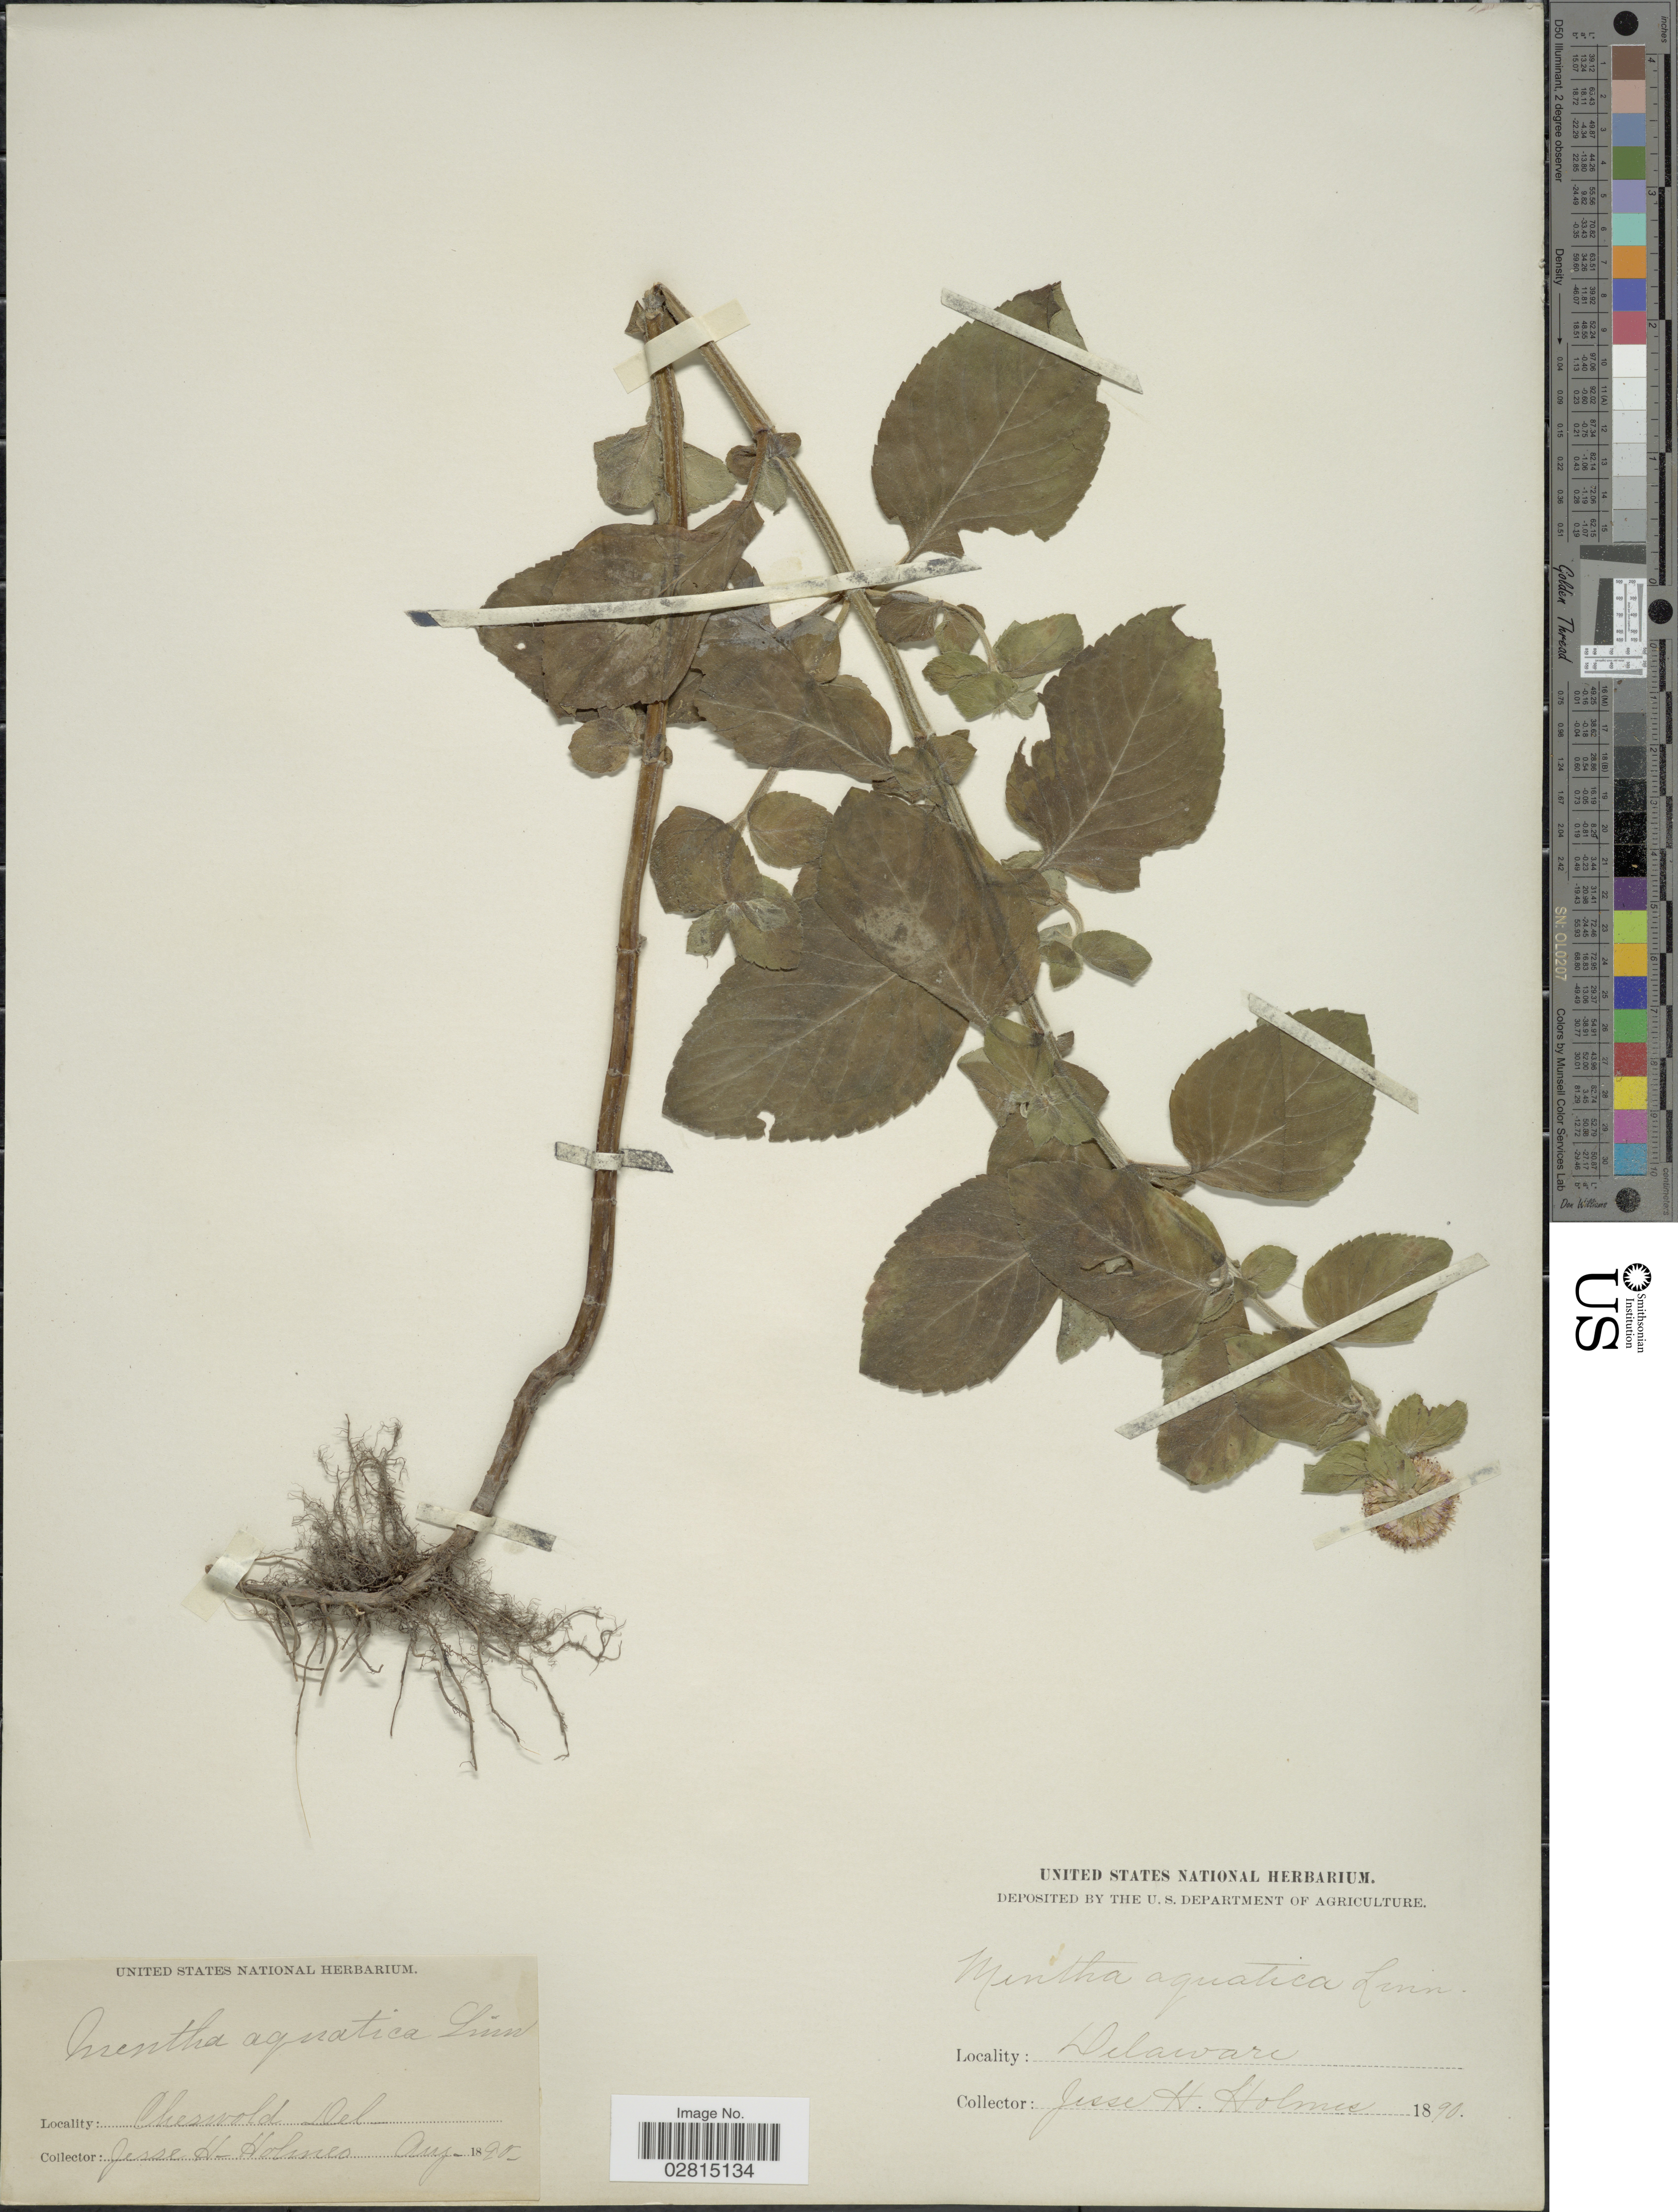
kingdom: Plantae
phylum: Tracheophyta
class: Magnoliopsida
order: Lamiales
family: Lamiaceae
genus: Mentha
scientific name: Mentha aquatica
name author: L.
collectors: J. Holmes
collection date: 1890-08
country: United States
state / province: Delaware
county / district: Kent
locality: Cheswold Del.